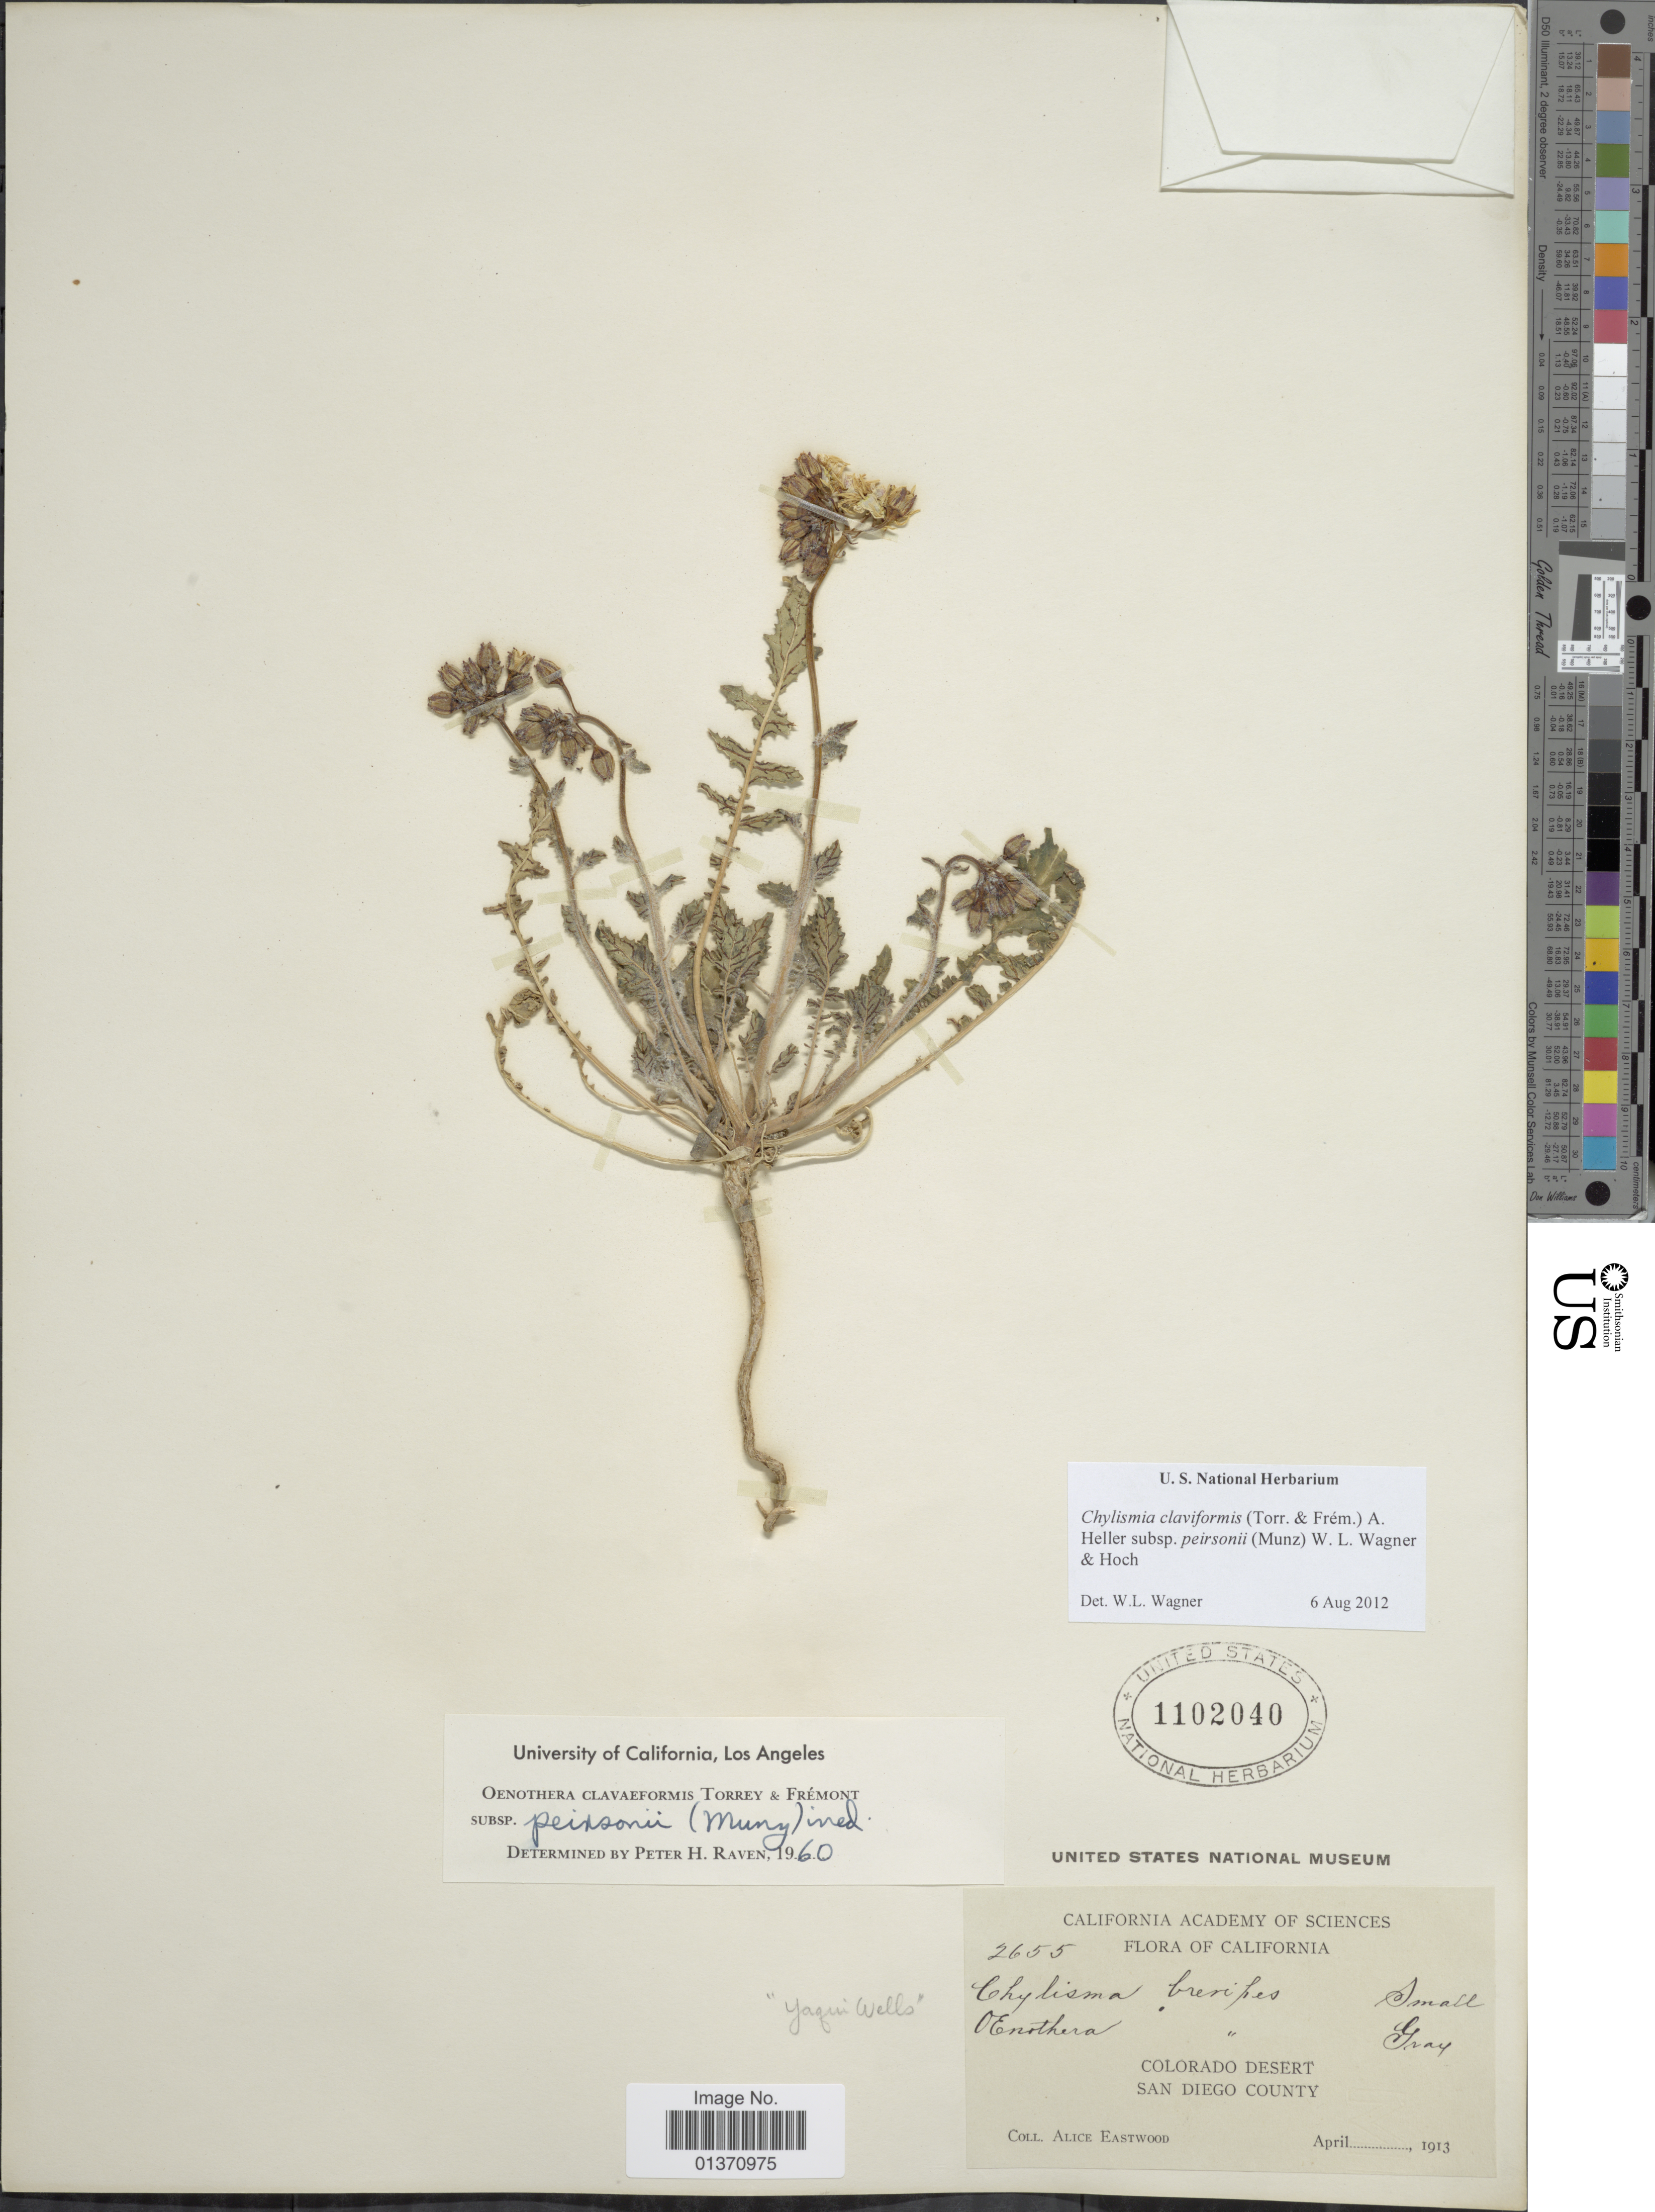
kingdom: Plantae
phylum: Tracheophyta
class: Magnoliopsida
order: Myrtales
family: Onagraceae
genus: Chylismia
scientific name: Chylismia claviformis subsp. peirsonii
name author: (Munz) W.L. Wagner & Hoch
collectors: A. Eastwood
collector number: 2655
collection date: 1913-04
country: United States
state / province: California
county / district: San Diego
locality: Colorado Desert, San Diego County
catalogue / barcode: US 1102040